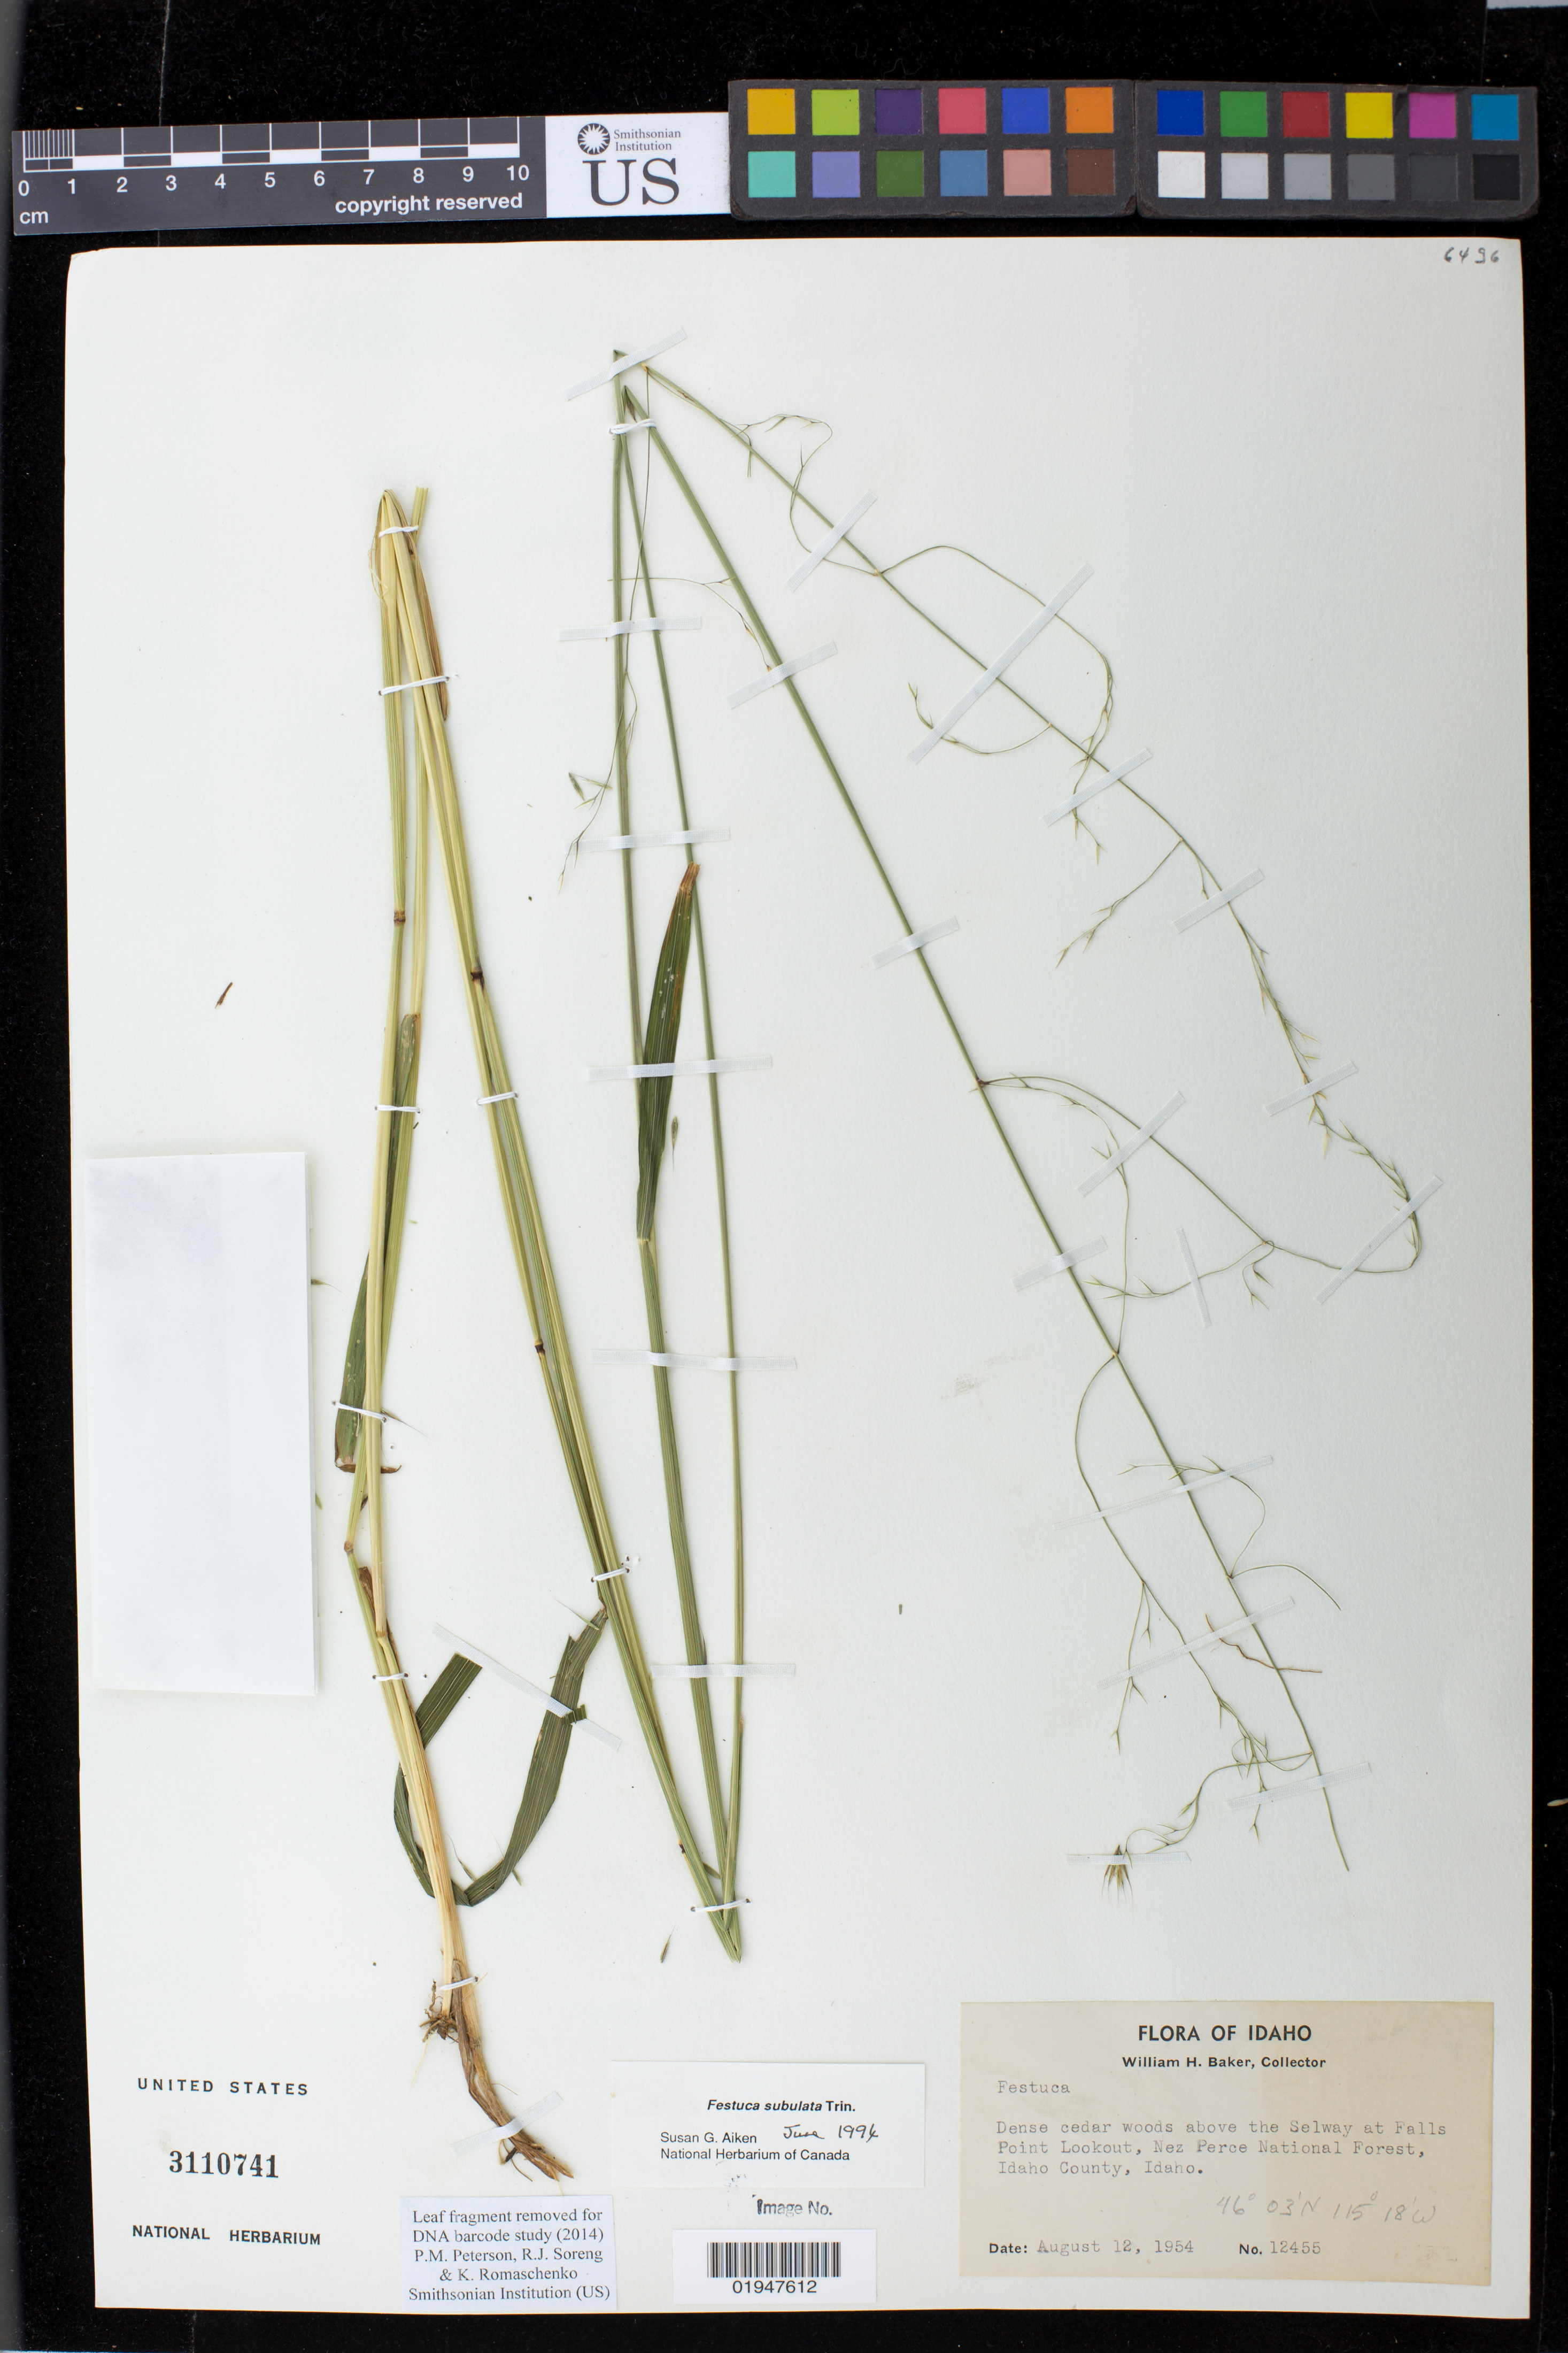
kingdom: Plantae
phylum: Tracheophyta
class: Liliopsida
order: Poales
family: Poaceae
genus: Festuca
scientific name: Festuca subulata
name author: Trin.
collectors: W. H. Baker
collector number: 12455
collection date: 1954-08-12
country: United States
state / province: Idaho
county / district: Idaho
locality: Dense cedar woods above the Selway at Falls Point Lookout, Nez Perce National Forest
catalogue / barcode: US 3110741